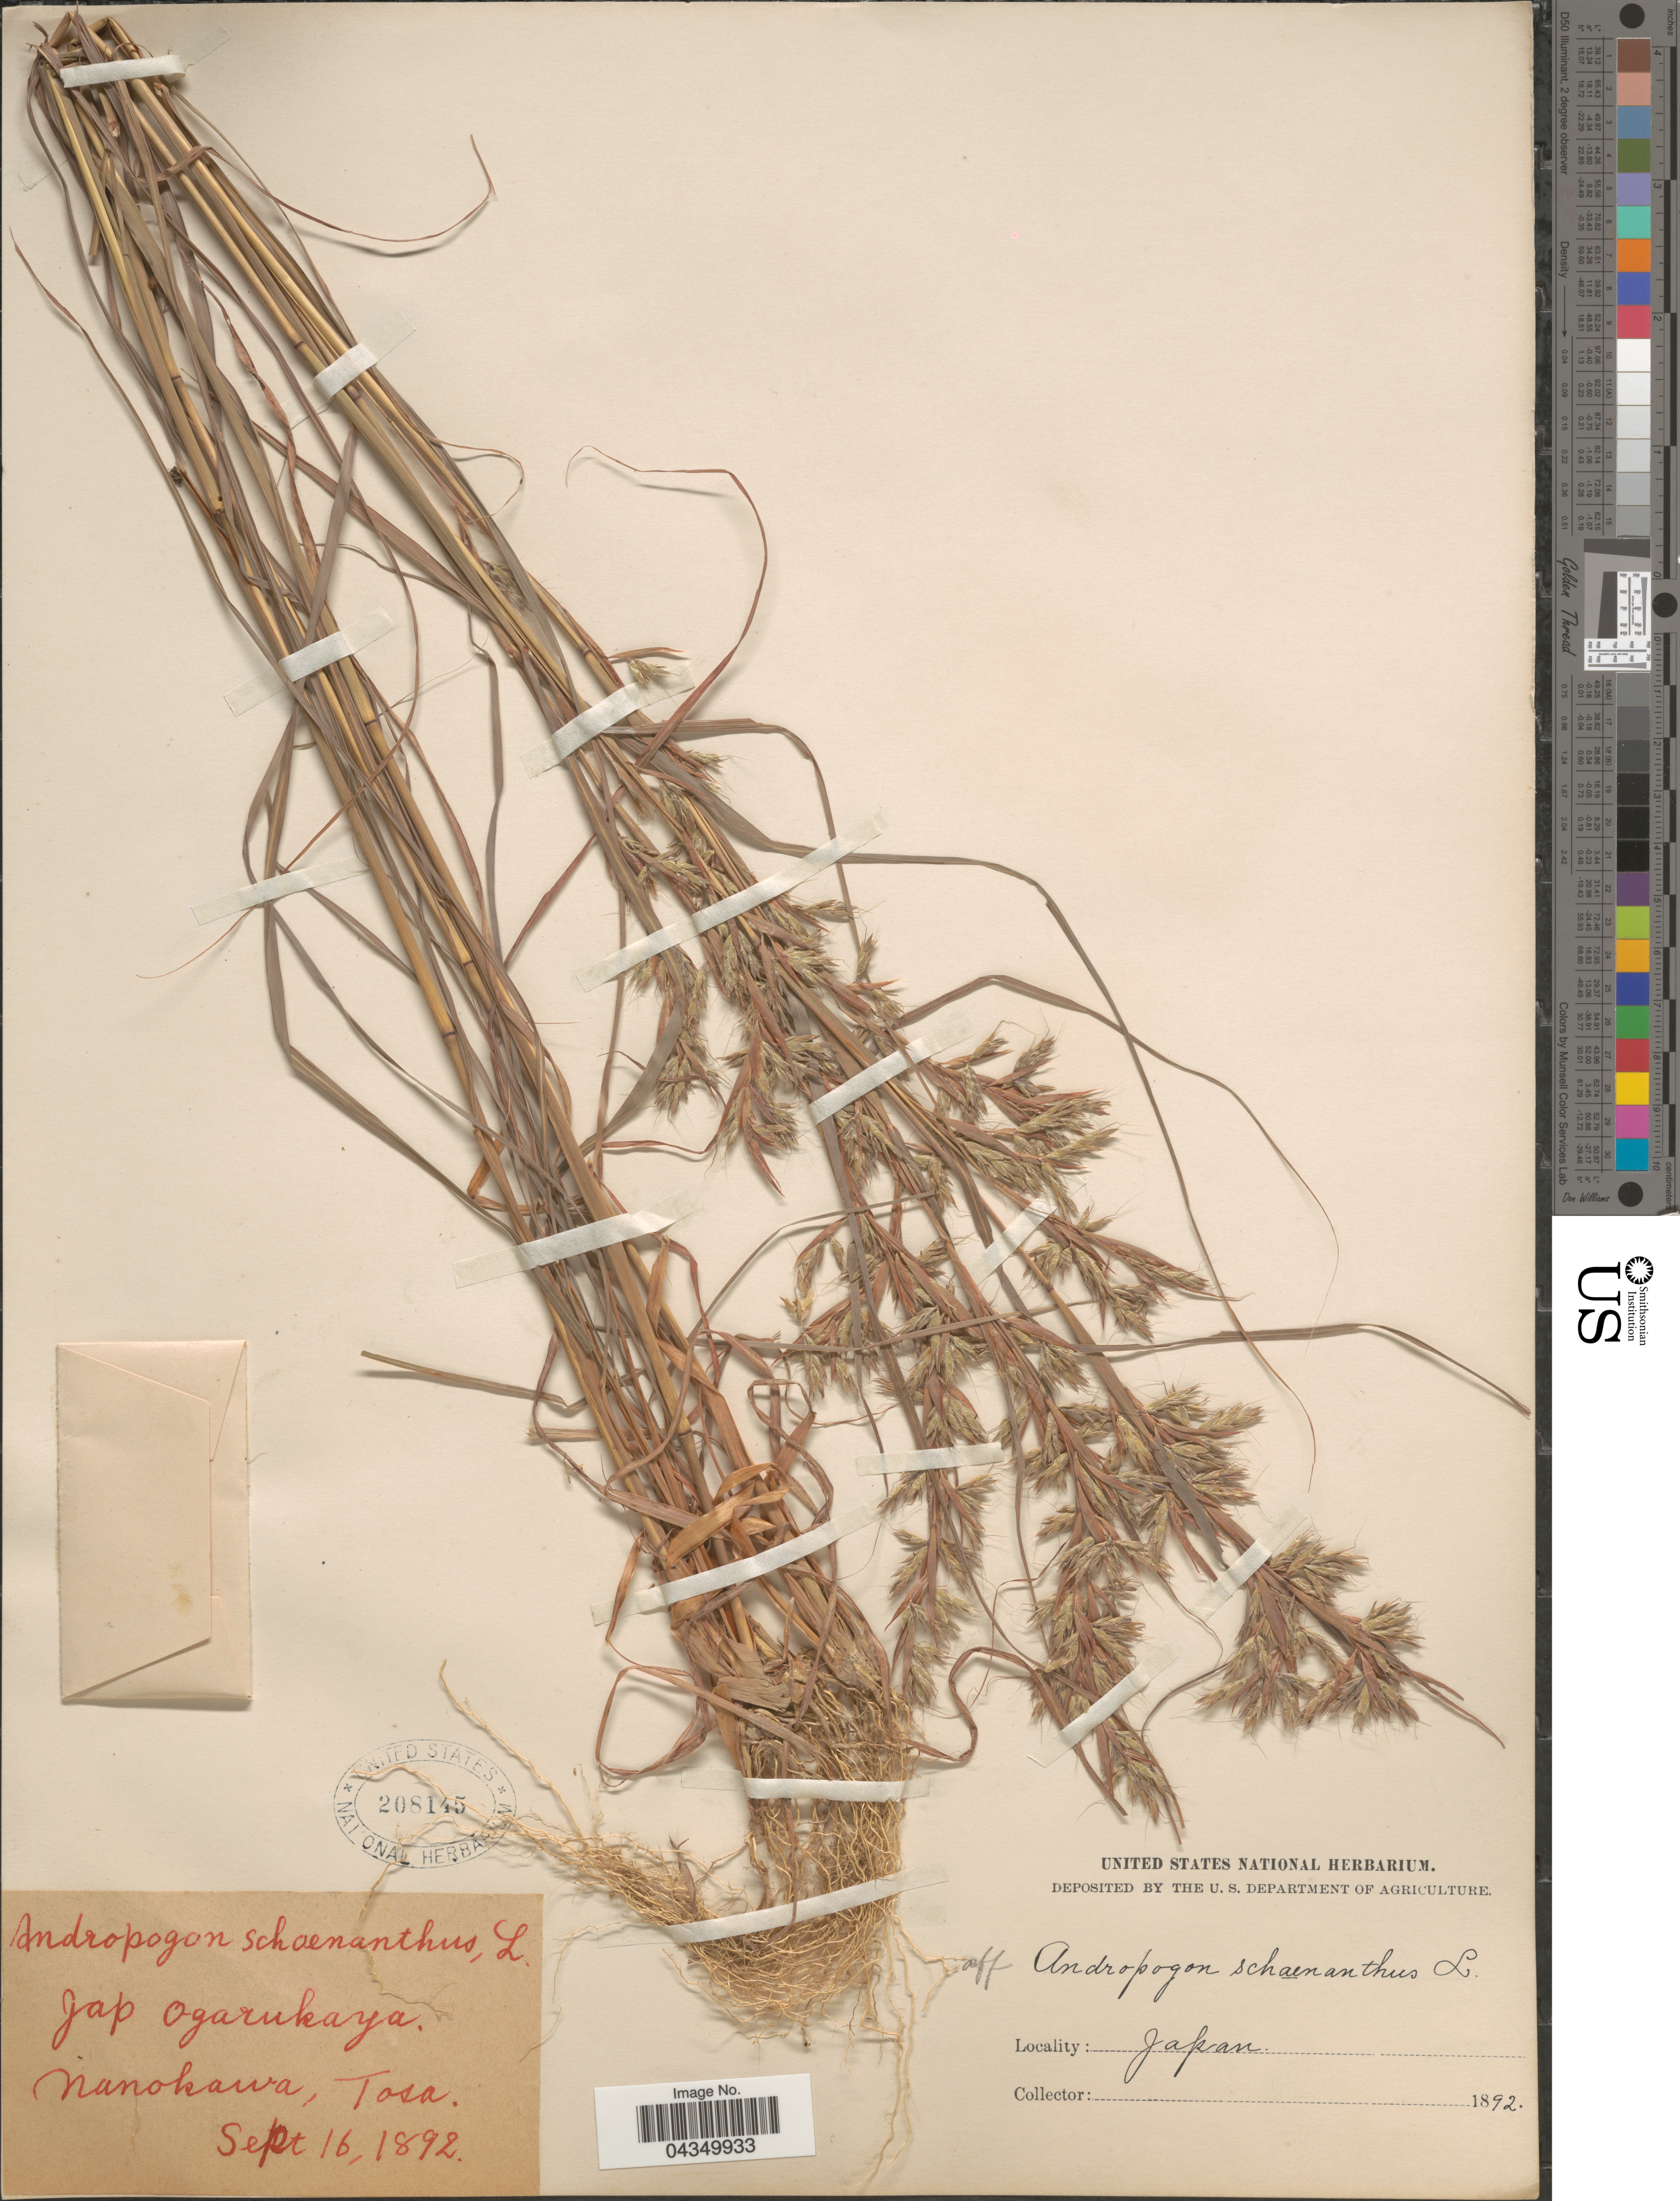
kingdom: Plantae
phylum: Tracheophyta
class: Liliopsida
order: Poales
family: Poaceae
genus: Cymbopogon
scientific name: Cymbopogon goeringii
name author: A. Camus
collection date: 1892-09-16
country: Japan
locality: Nanokawa, Tosa.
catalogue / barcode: US 208145